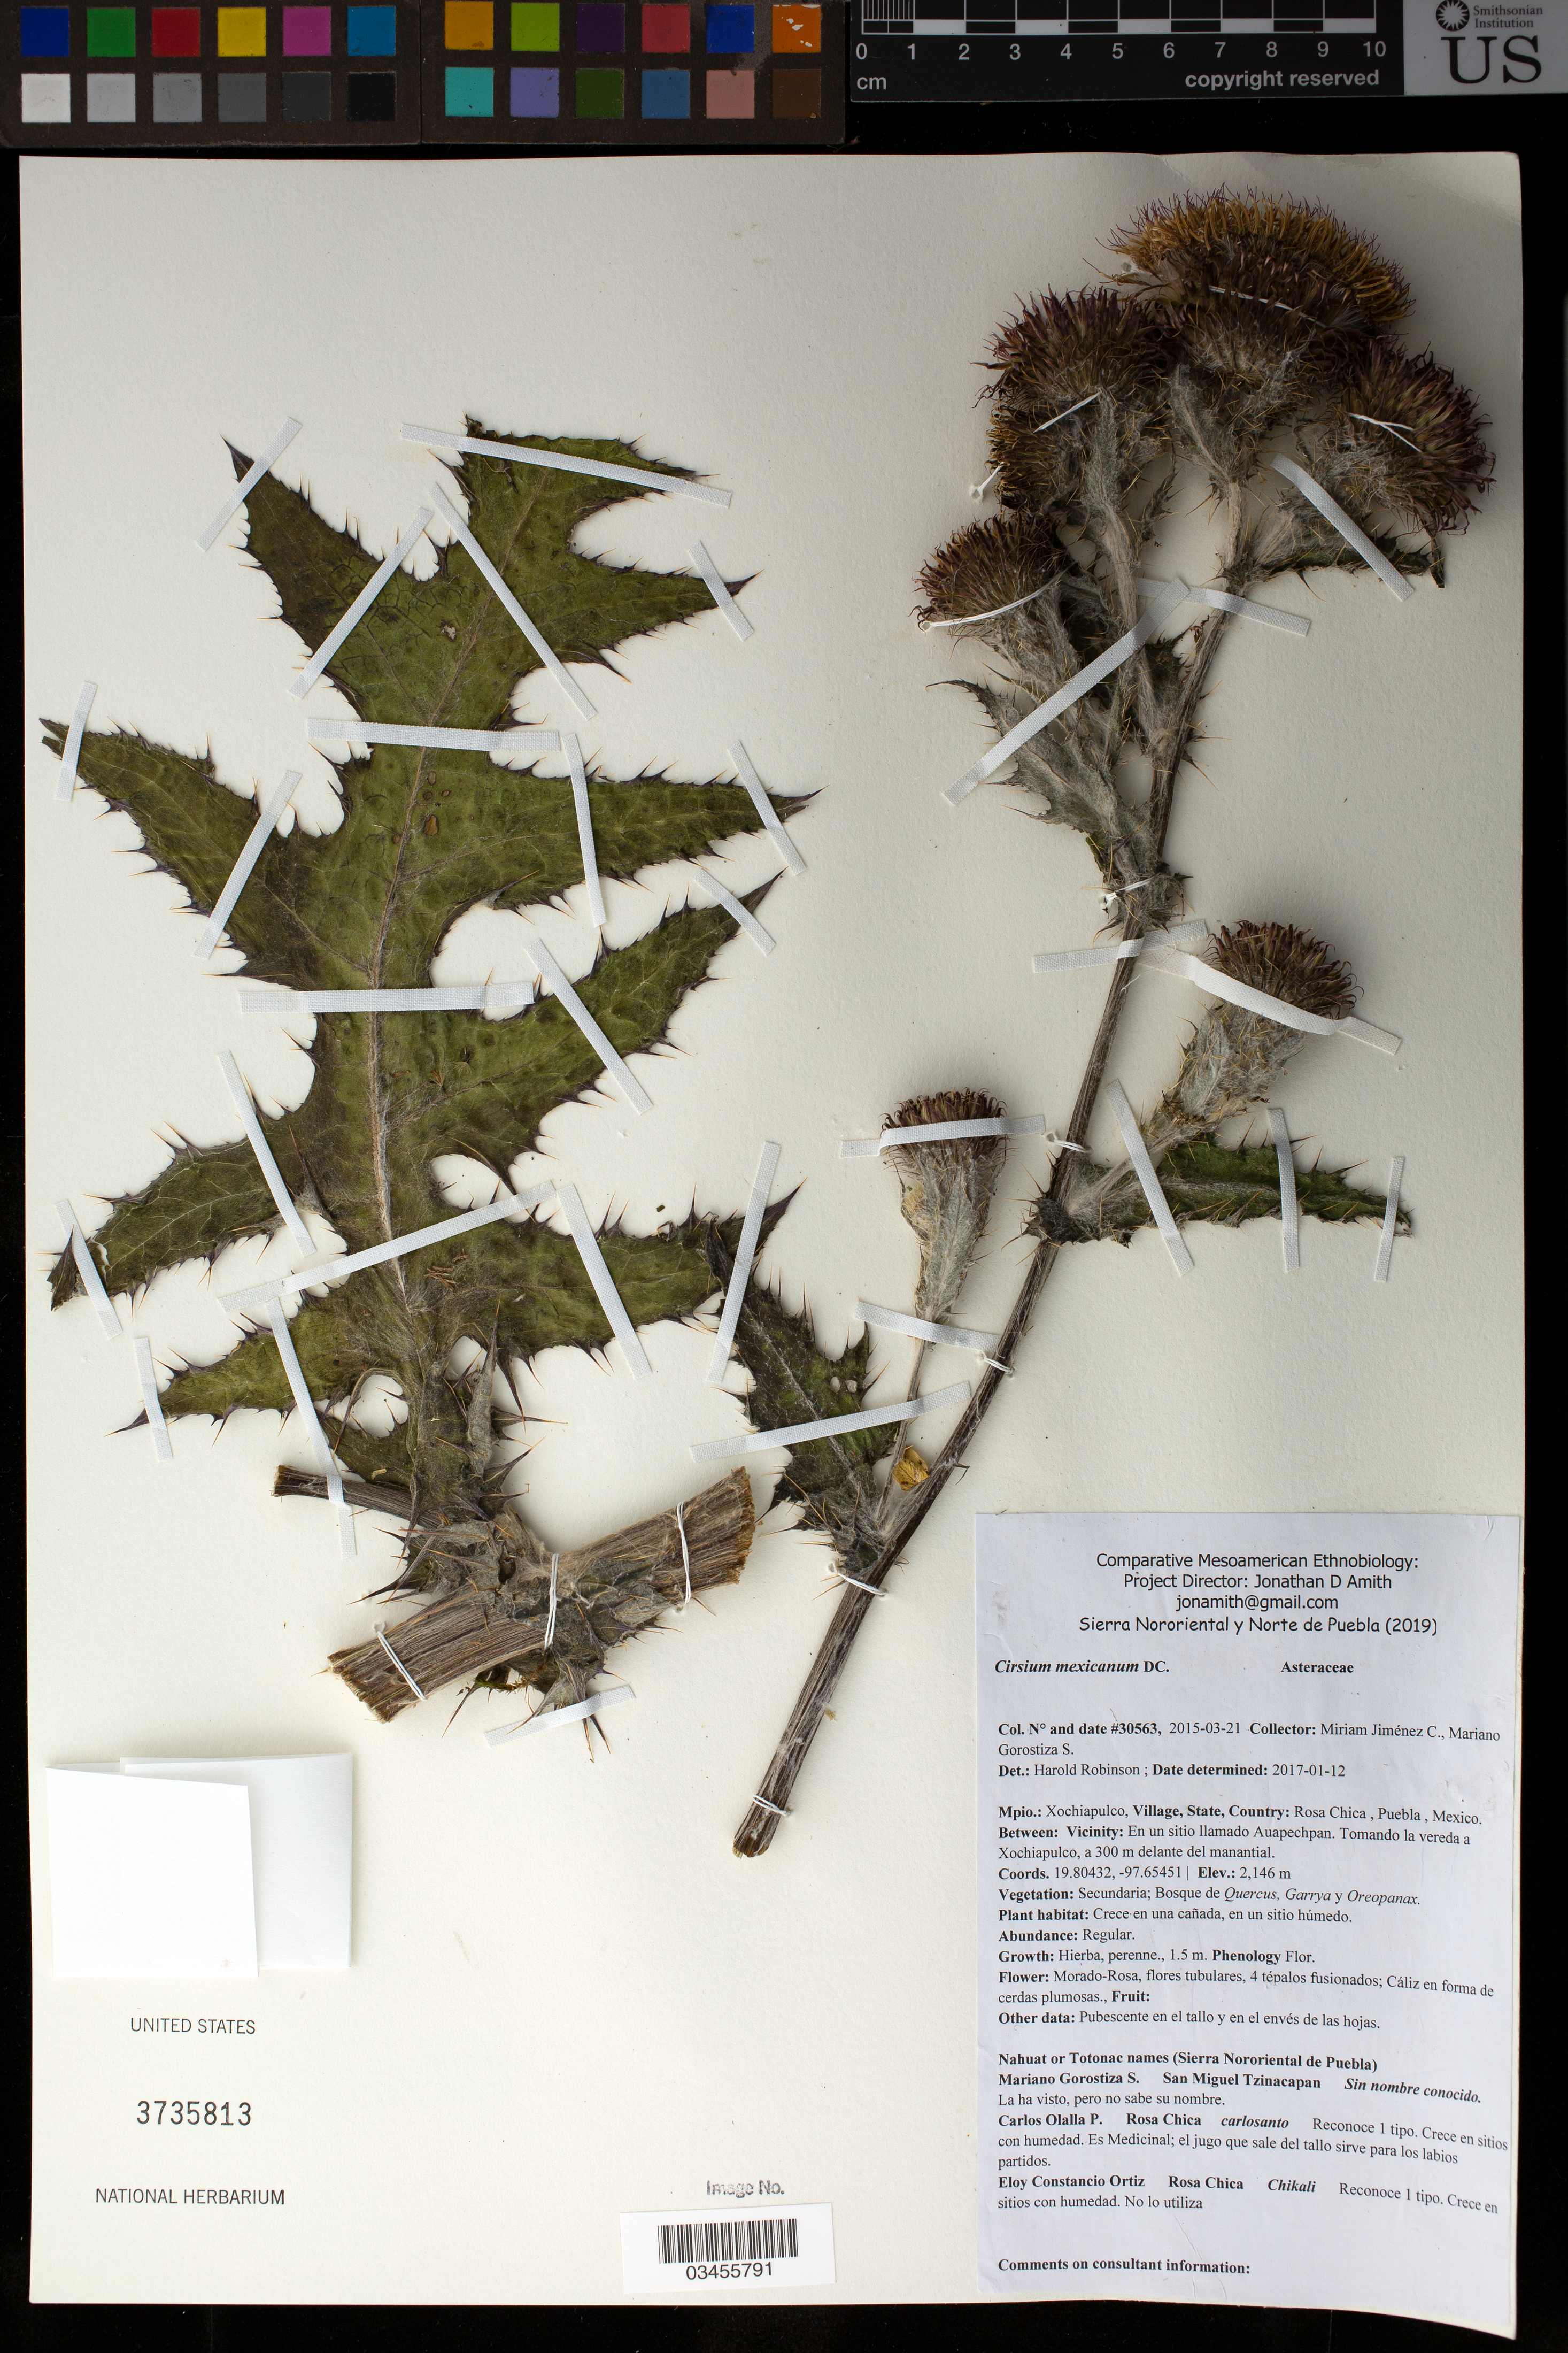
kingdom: Plantae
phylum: Tracheophyta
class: Magnoliopsida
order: Asterales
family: Asteraceae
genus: Cirsium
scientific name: Cirsium mexicanum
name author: DC.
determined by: Robinson, Harold E., (US)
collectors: M. Jiménez Chimil & M. Gorostiza S.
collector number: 30563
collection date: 2015-03-21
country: México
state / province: Puebla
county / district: Xochiapulco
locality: PUEBLO: Rosa Chica; LOCALIDAD EXACTA: En un sitio llamado Auapechpan. Tomando la vereda a Xochiapulco, a 300 m delante del manantial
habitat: Bosque de Quercus, Garrya y Oreopanax | En una cañada, en un sitio húmedo.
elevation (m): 2146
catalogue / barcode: US 3735813